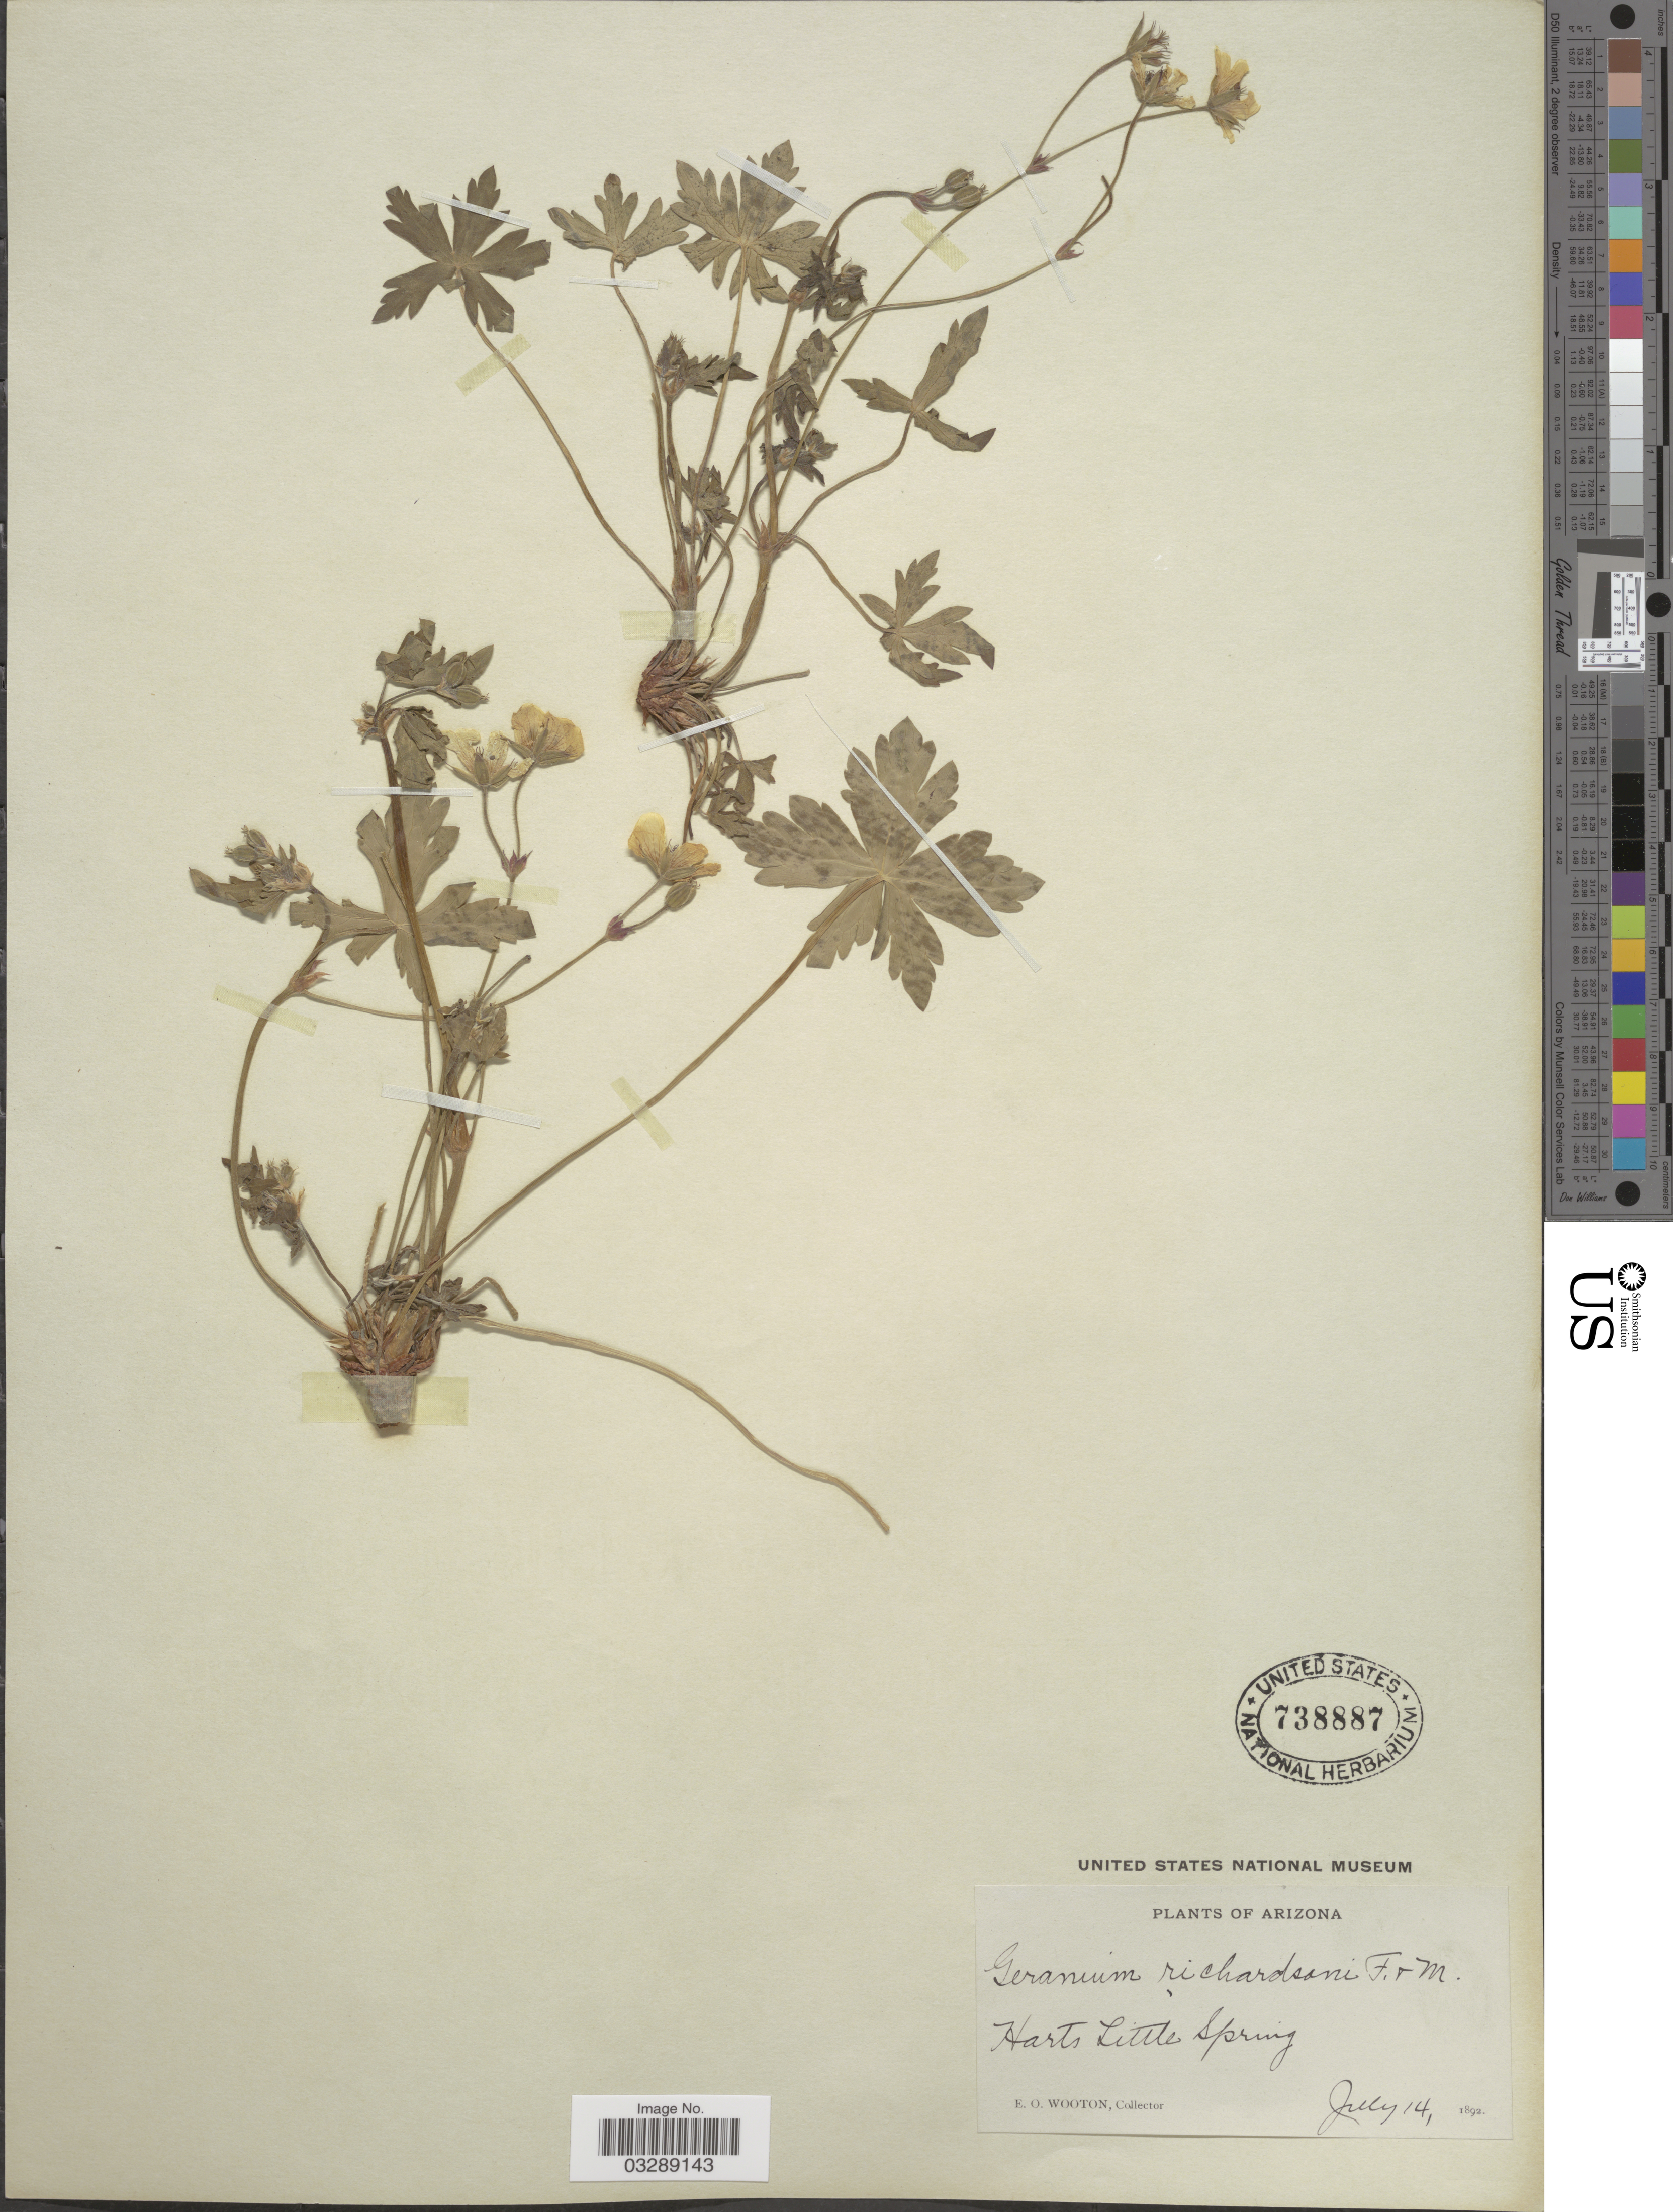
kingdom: Plantae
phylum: Tracheophyta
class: Magnoliopsida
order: Geraniales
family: Geraniaceae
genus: Geranium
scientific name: Geranium richardsonii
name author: Fisch. & Trautv.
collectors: E. O. Wooton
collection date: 1892-07-14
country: United States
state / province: Arizona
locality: Harts Little Spring.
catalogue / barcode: US 738887